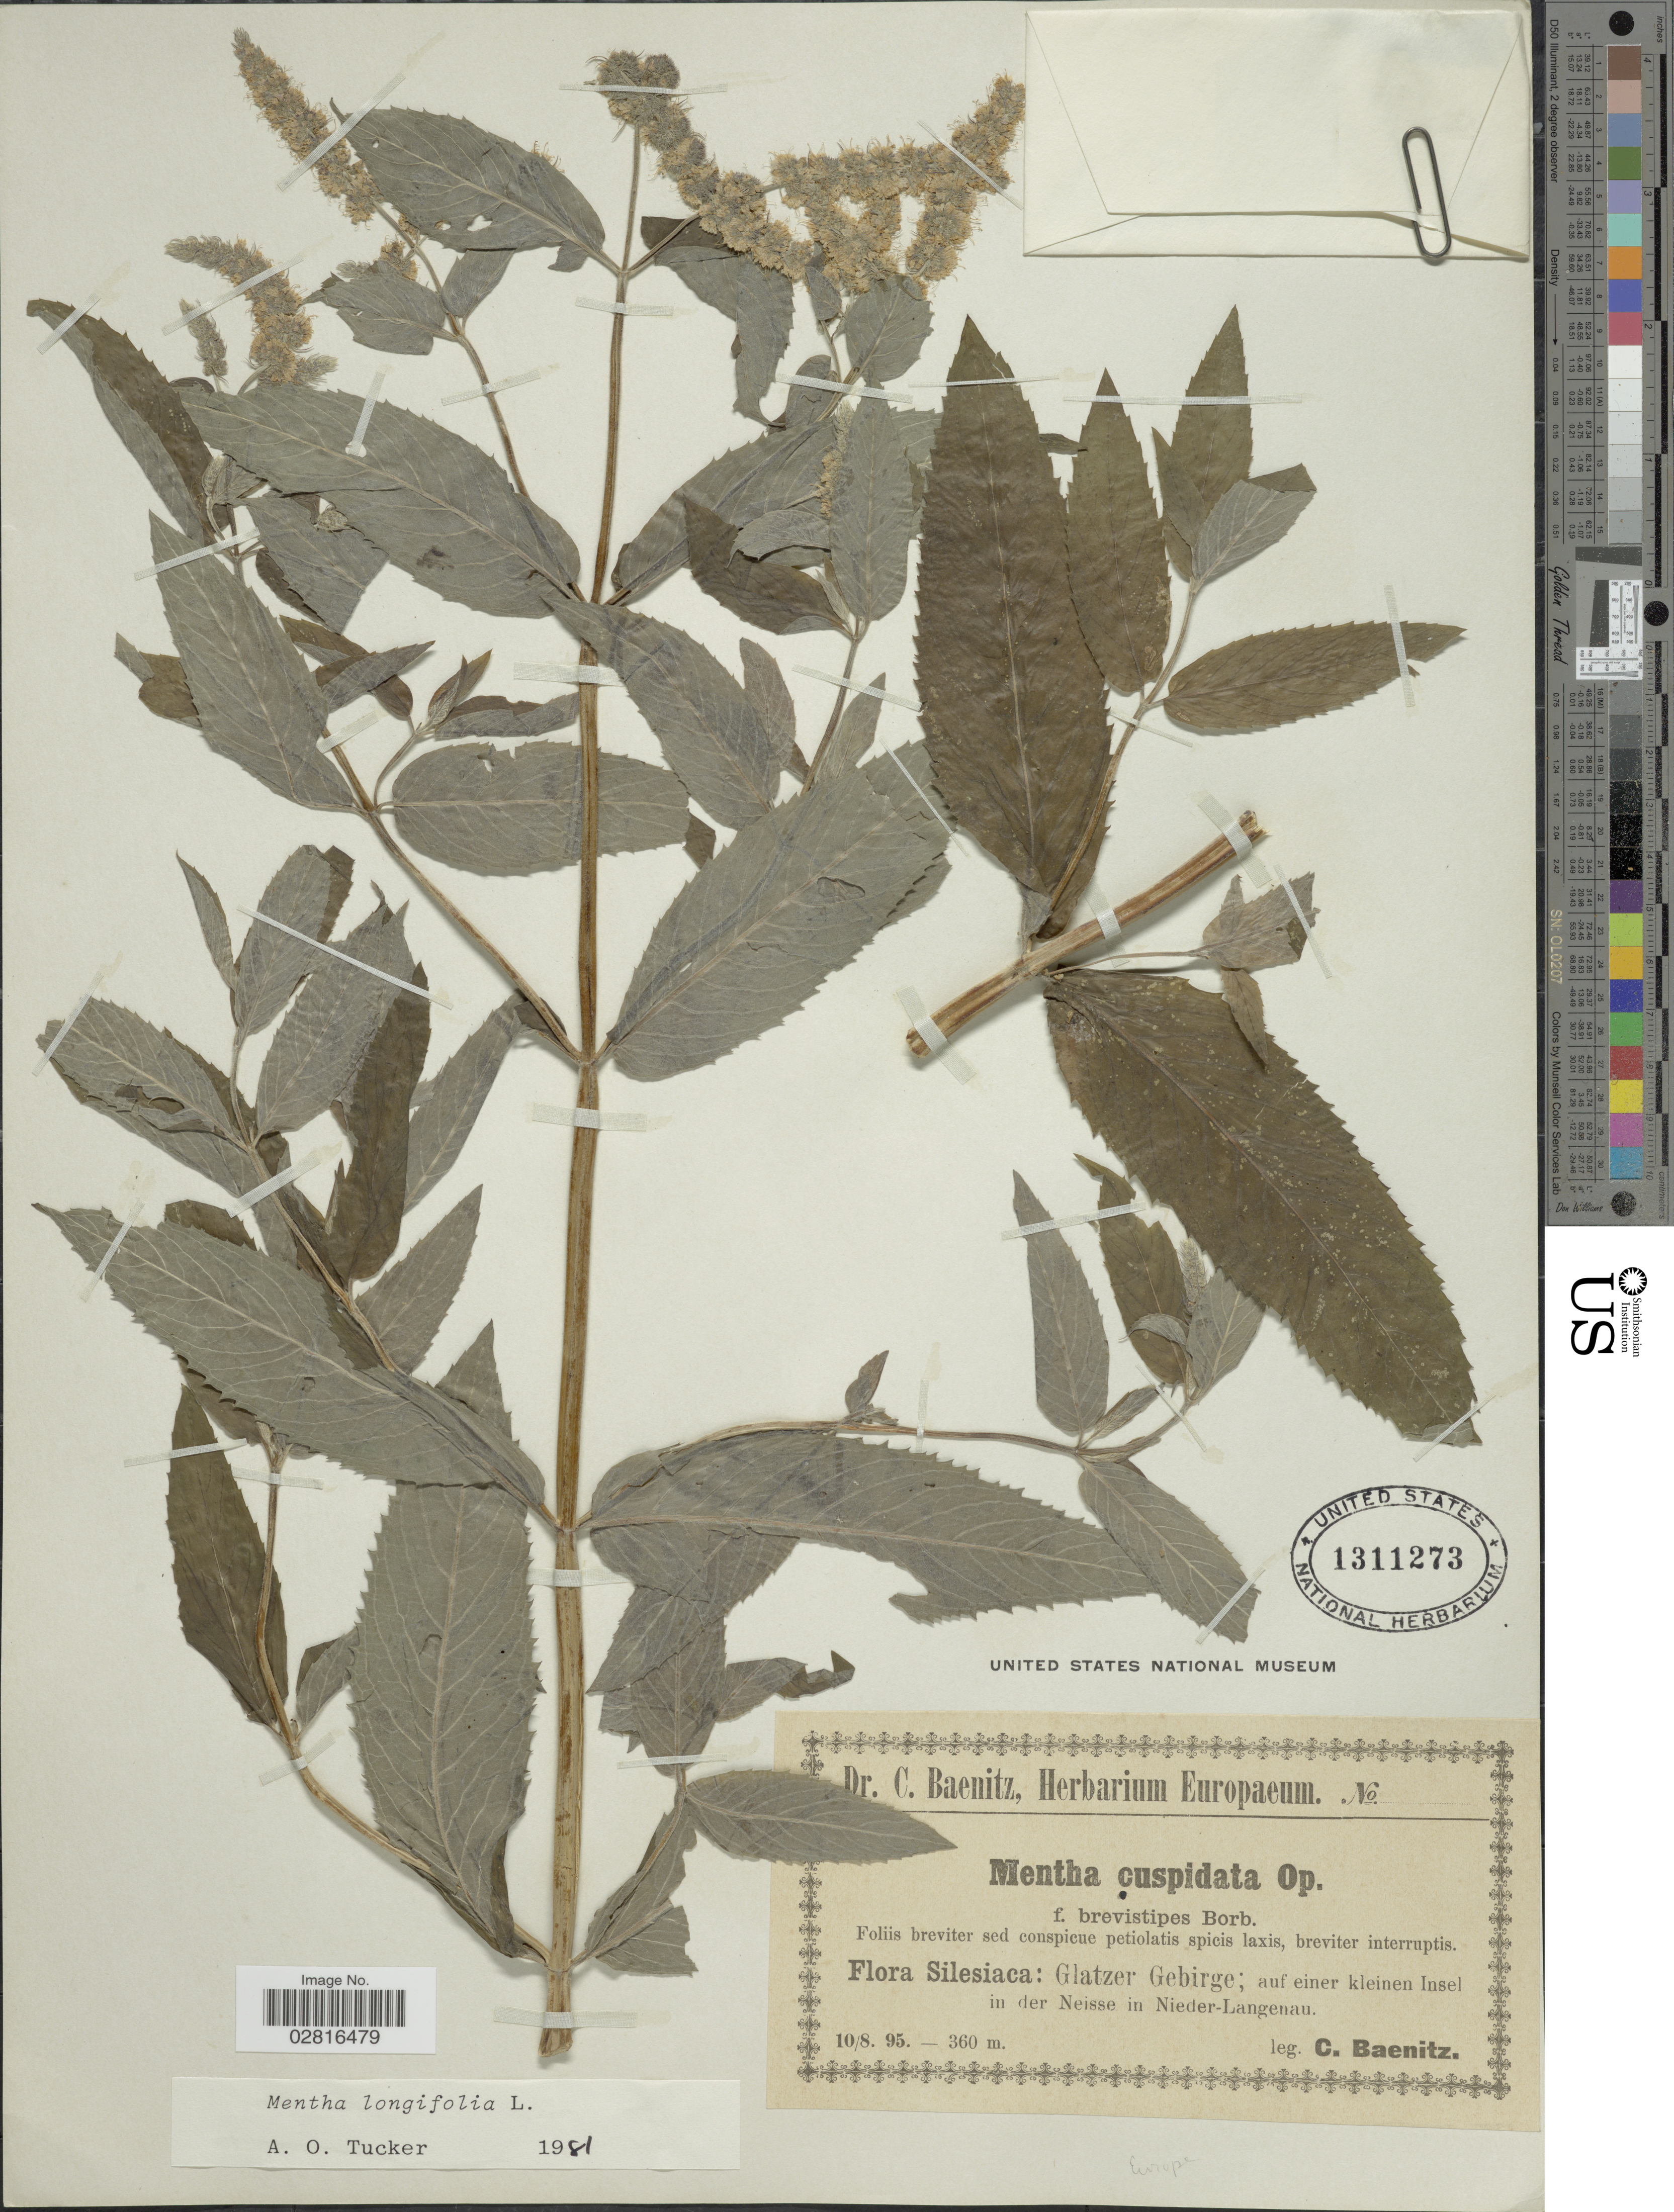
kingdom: Plantae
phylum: Tracheophyta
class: Magnoliopsida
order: Lamiales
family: Lamiaceae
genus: Mentha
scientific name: Mentha longifolia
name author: (L.) L.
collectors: C. G. Baenitz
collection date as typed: Transcribed d/m/y: 10/8/95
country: Czechia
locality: Silesiaca: Glatzer Gebirge; auf einer kleinen Insel in der Neisse in Nieder-Langenau. Europe.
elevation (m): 360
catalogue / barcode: US 1311273